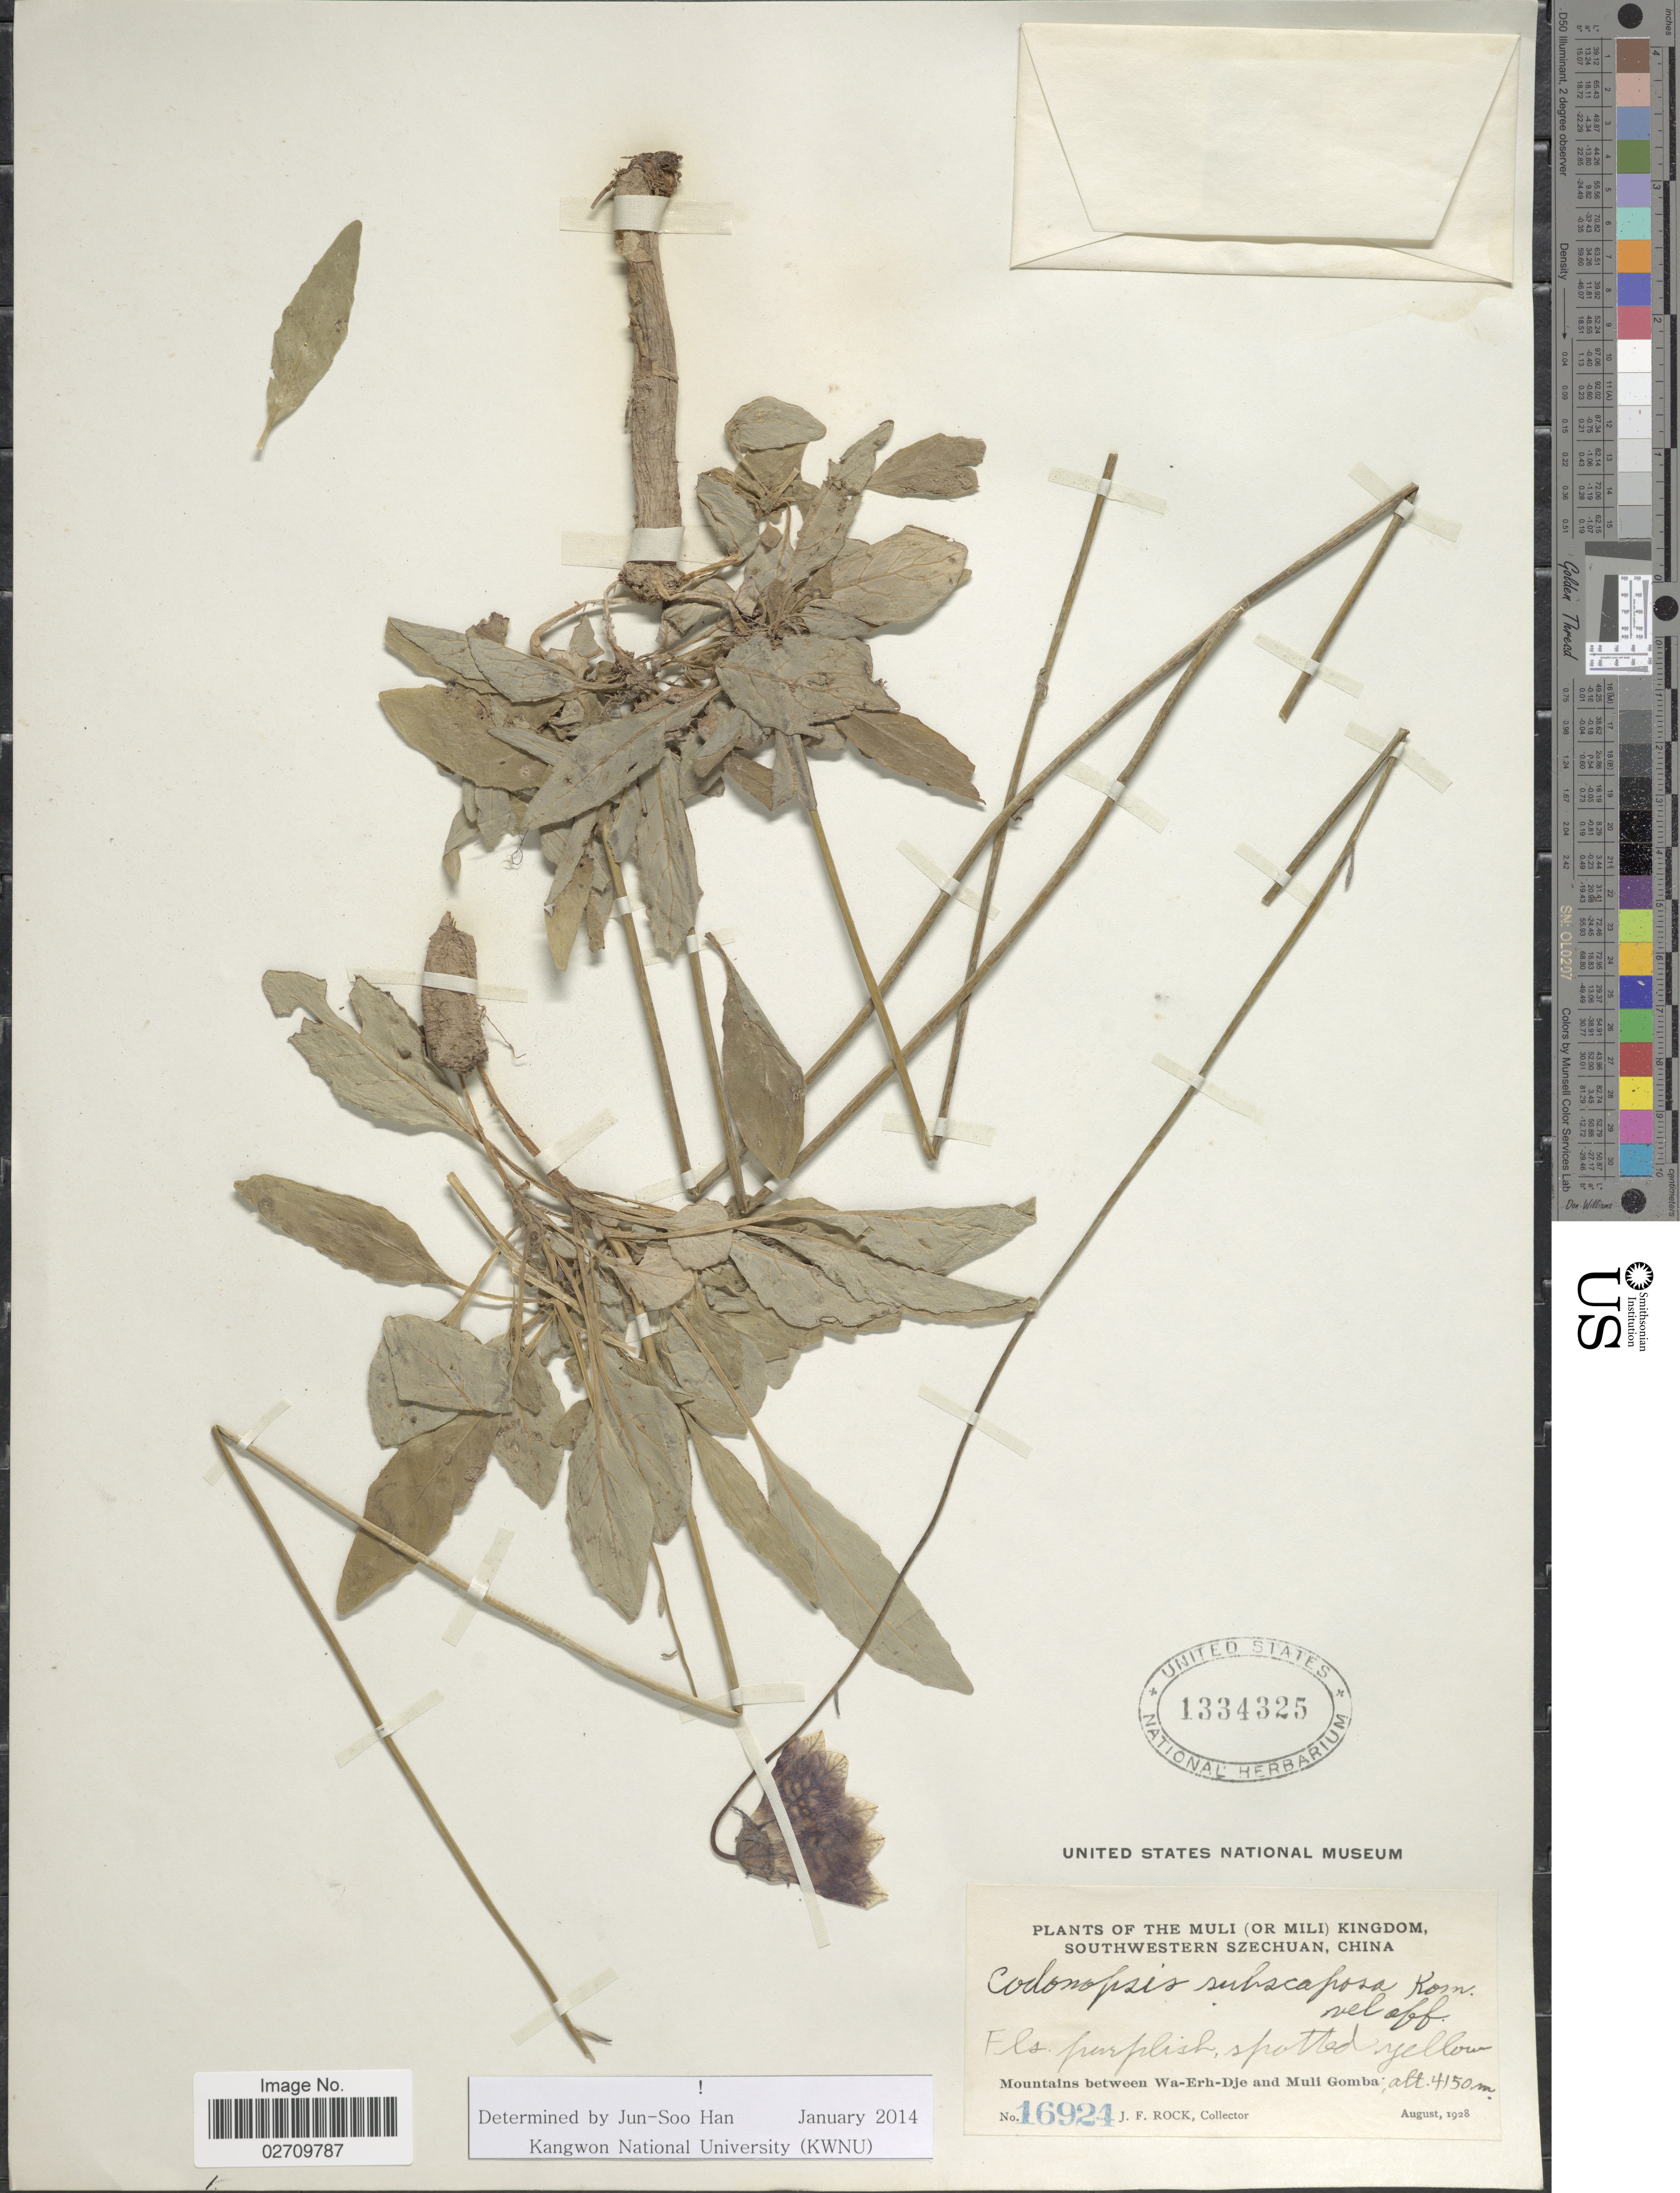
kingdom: Plantae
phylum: Tracheophyta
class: Magnoliopsida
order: Asterales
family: Campanulaceae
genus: Codonopsis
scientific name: Codonopsis subscaposa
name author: Kom.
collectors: J. F. Rock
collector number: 16924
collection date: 1928-08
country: China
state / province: Sichuan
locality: The Muli (or Mili) Kingdon, Southwestern Szechuan, Mountains between Wa-Erh-Dje and Muli Gomba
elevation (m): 4150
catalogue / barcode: US 1334325